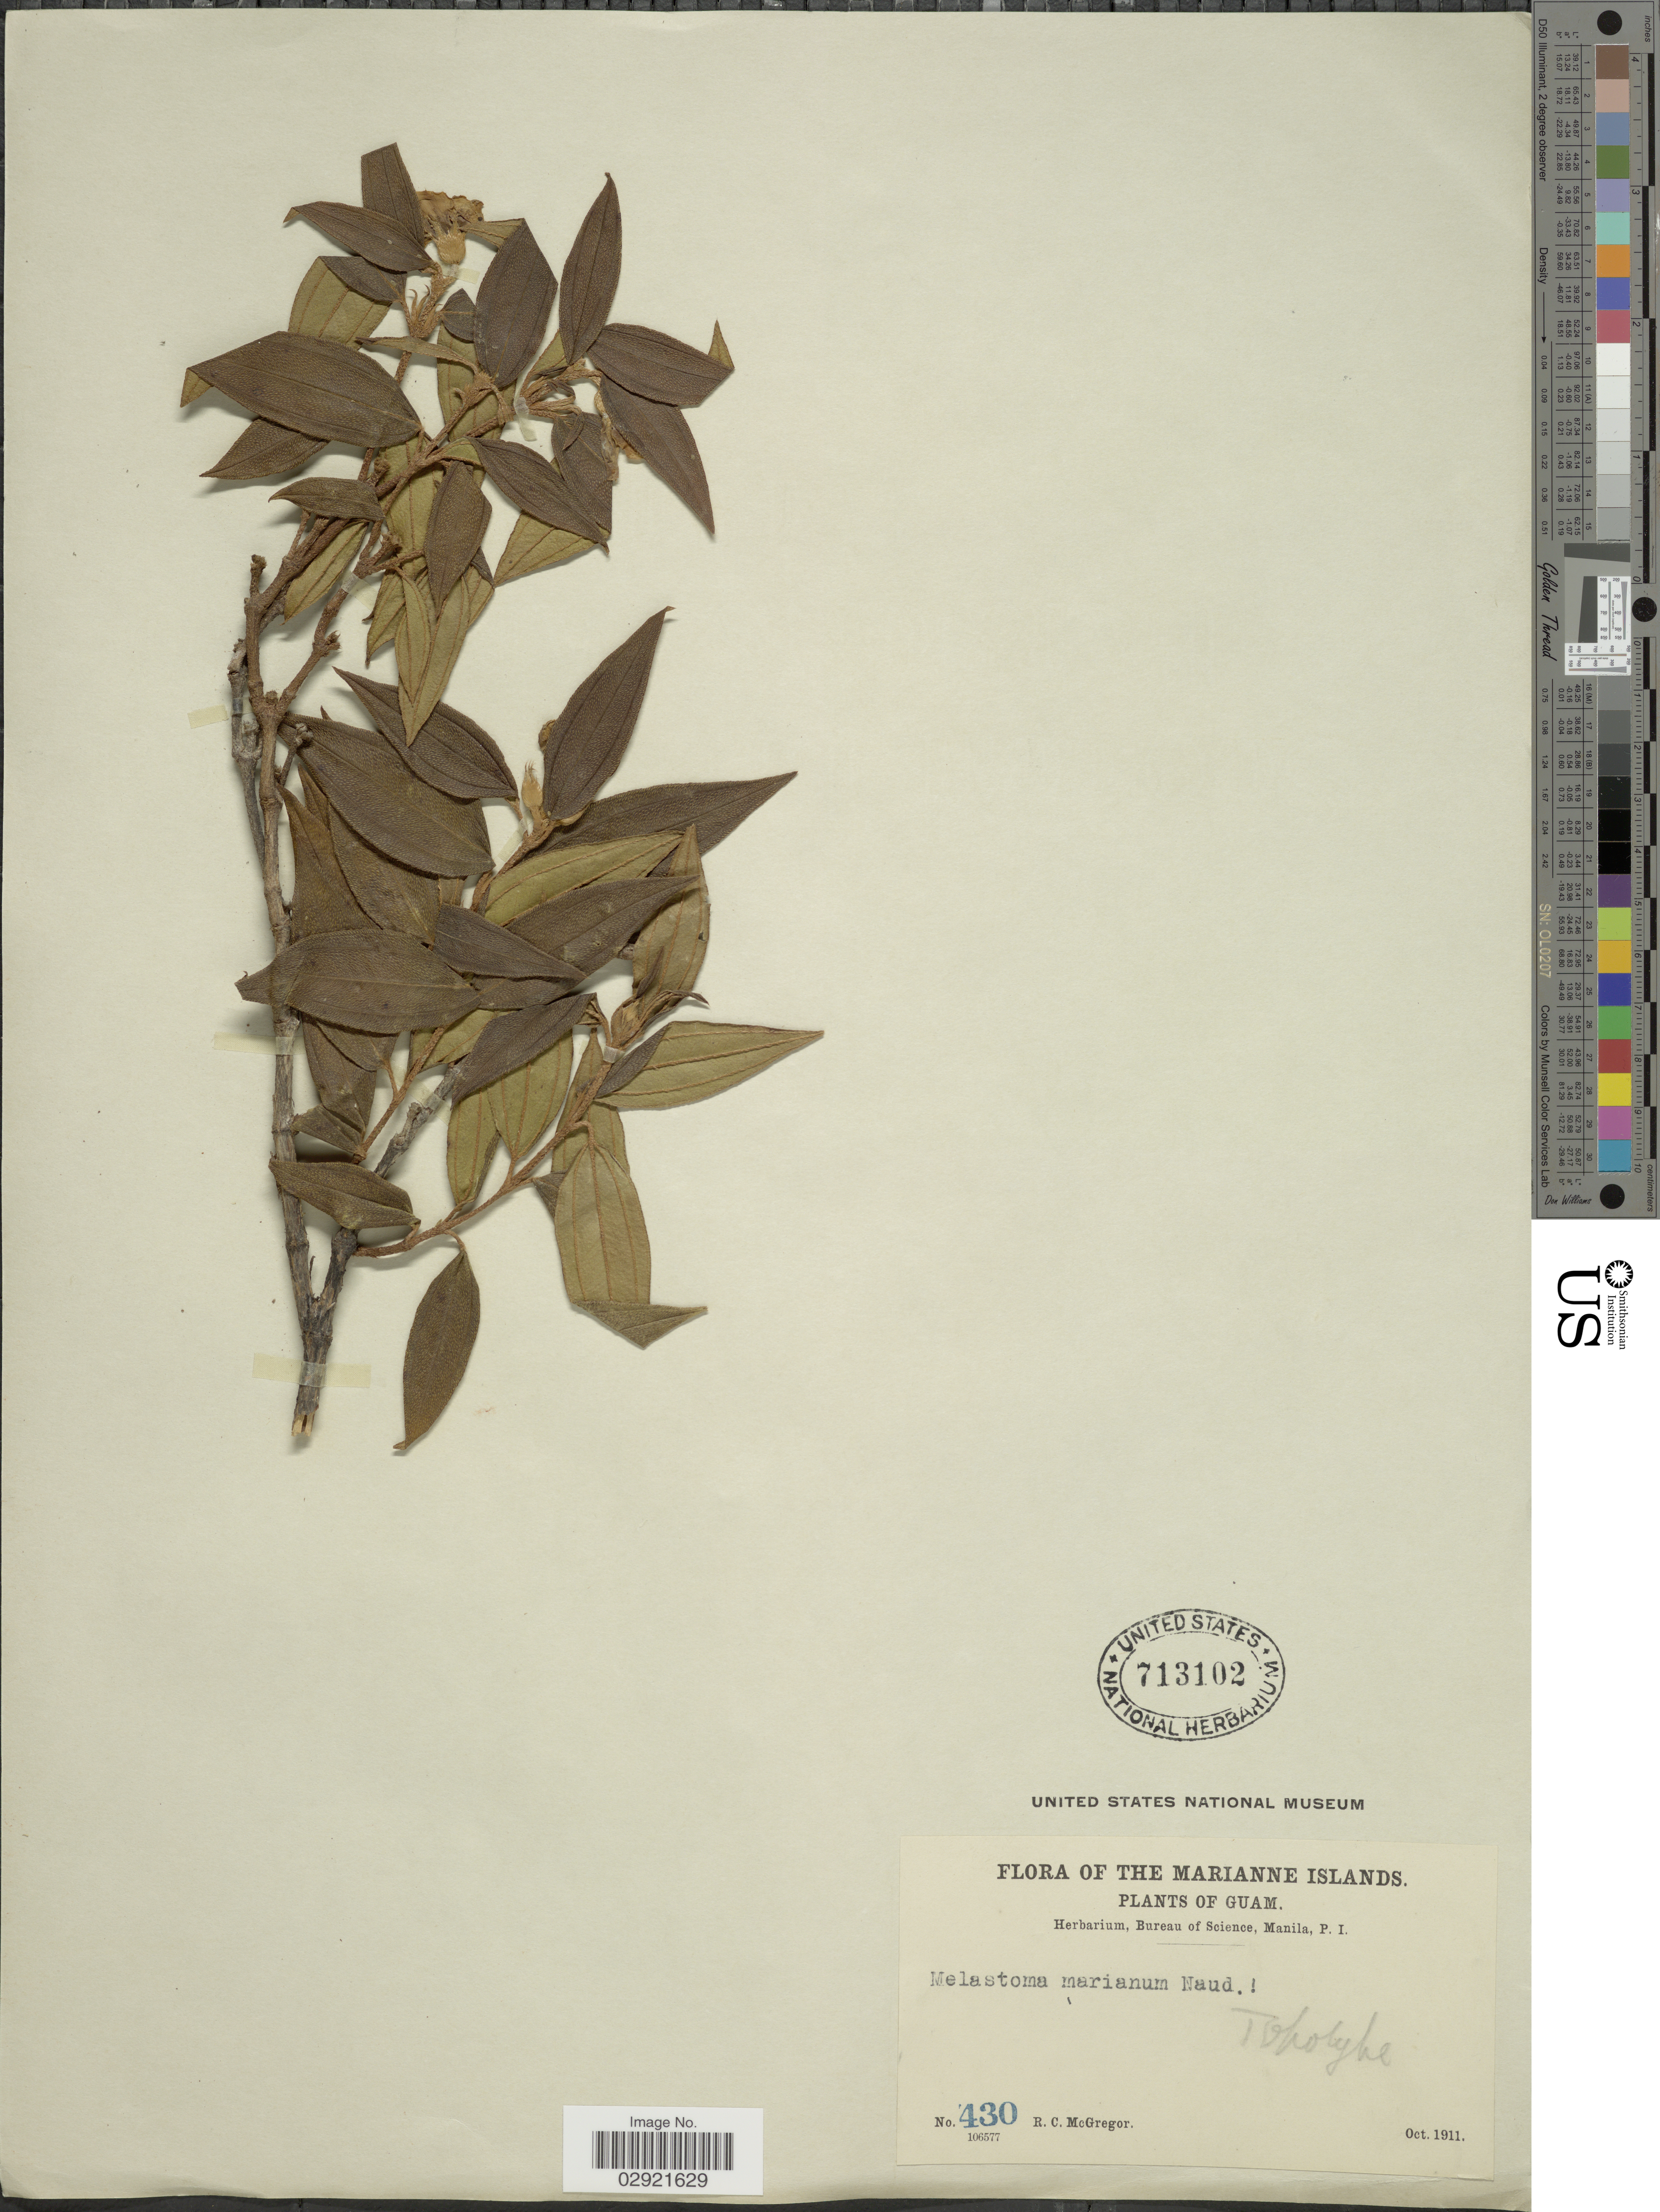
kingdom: Plantae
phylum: Tracheophyta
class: Magnoliopsida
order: Myrtales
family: Melastomataceae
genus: Melastoma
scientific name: Melastoma malabathricum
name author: L.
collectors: R. C. McGregor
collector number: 430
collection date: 1911-10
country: Guam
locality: Marianne Islands.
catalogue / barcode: US 713102